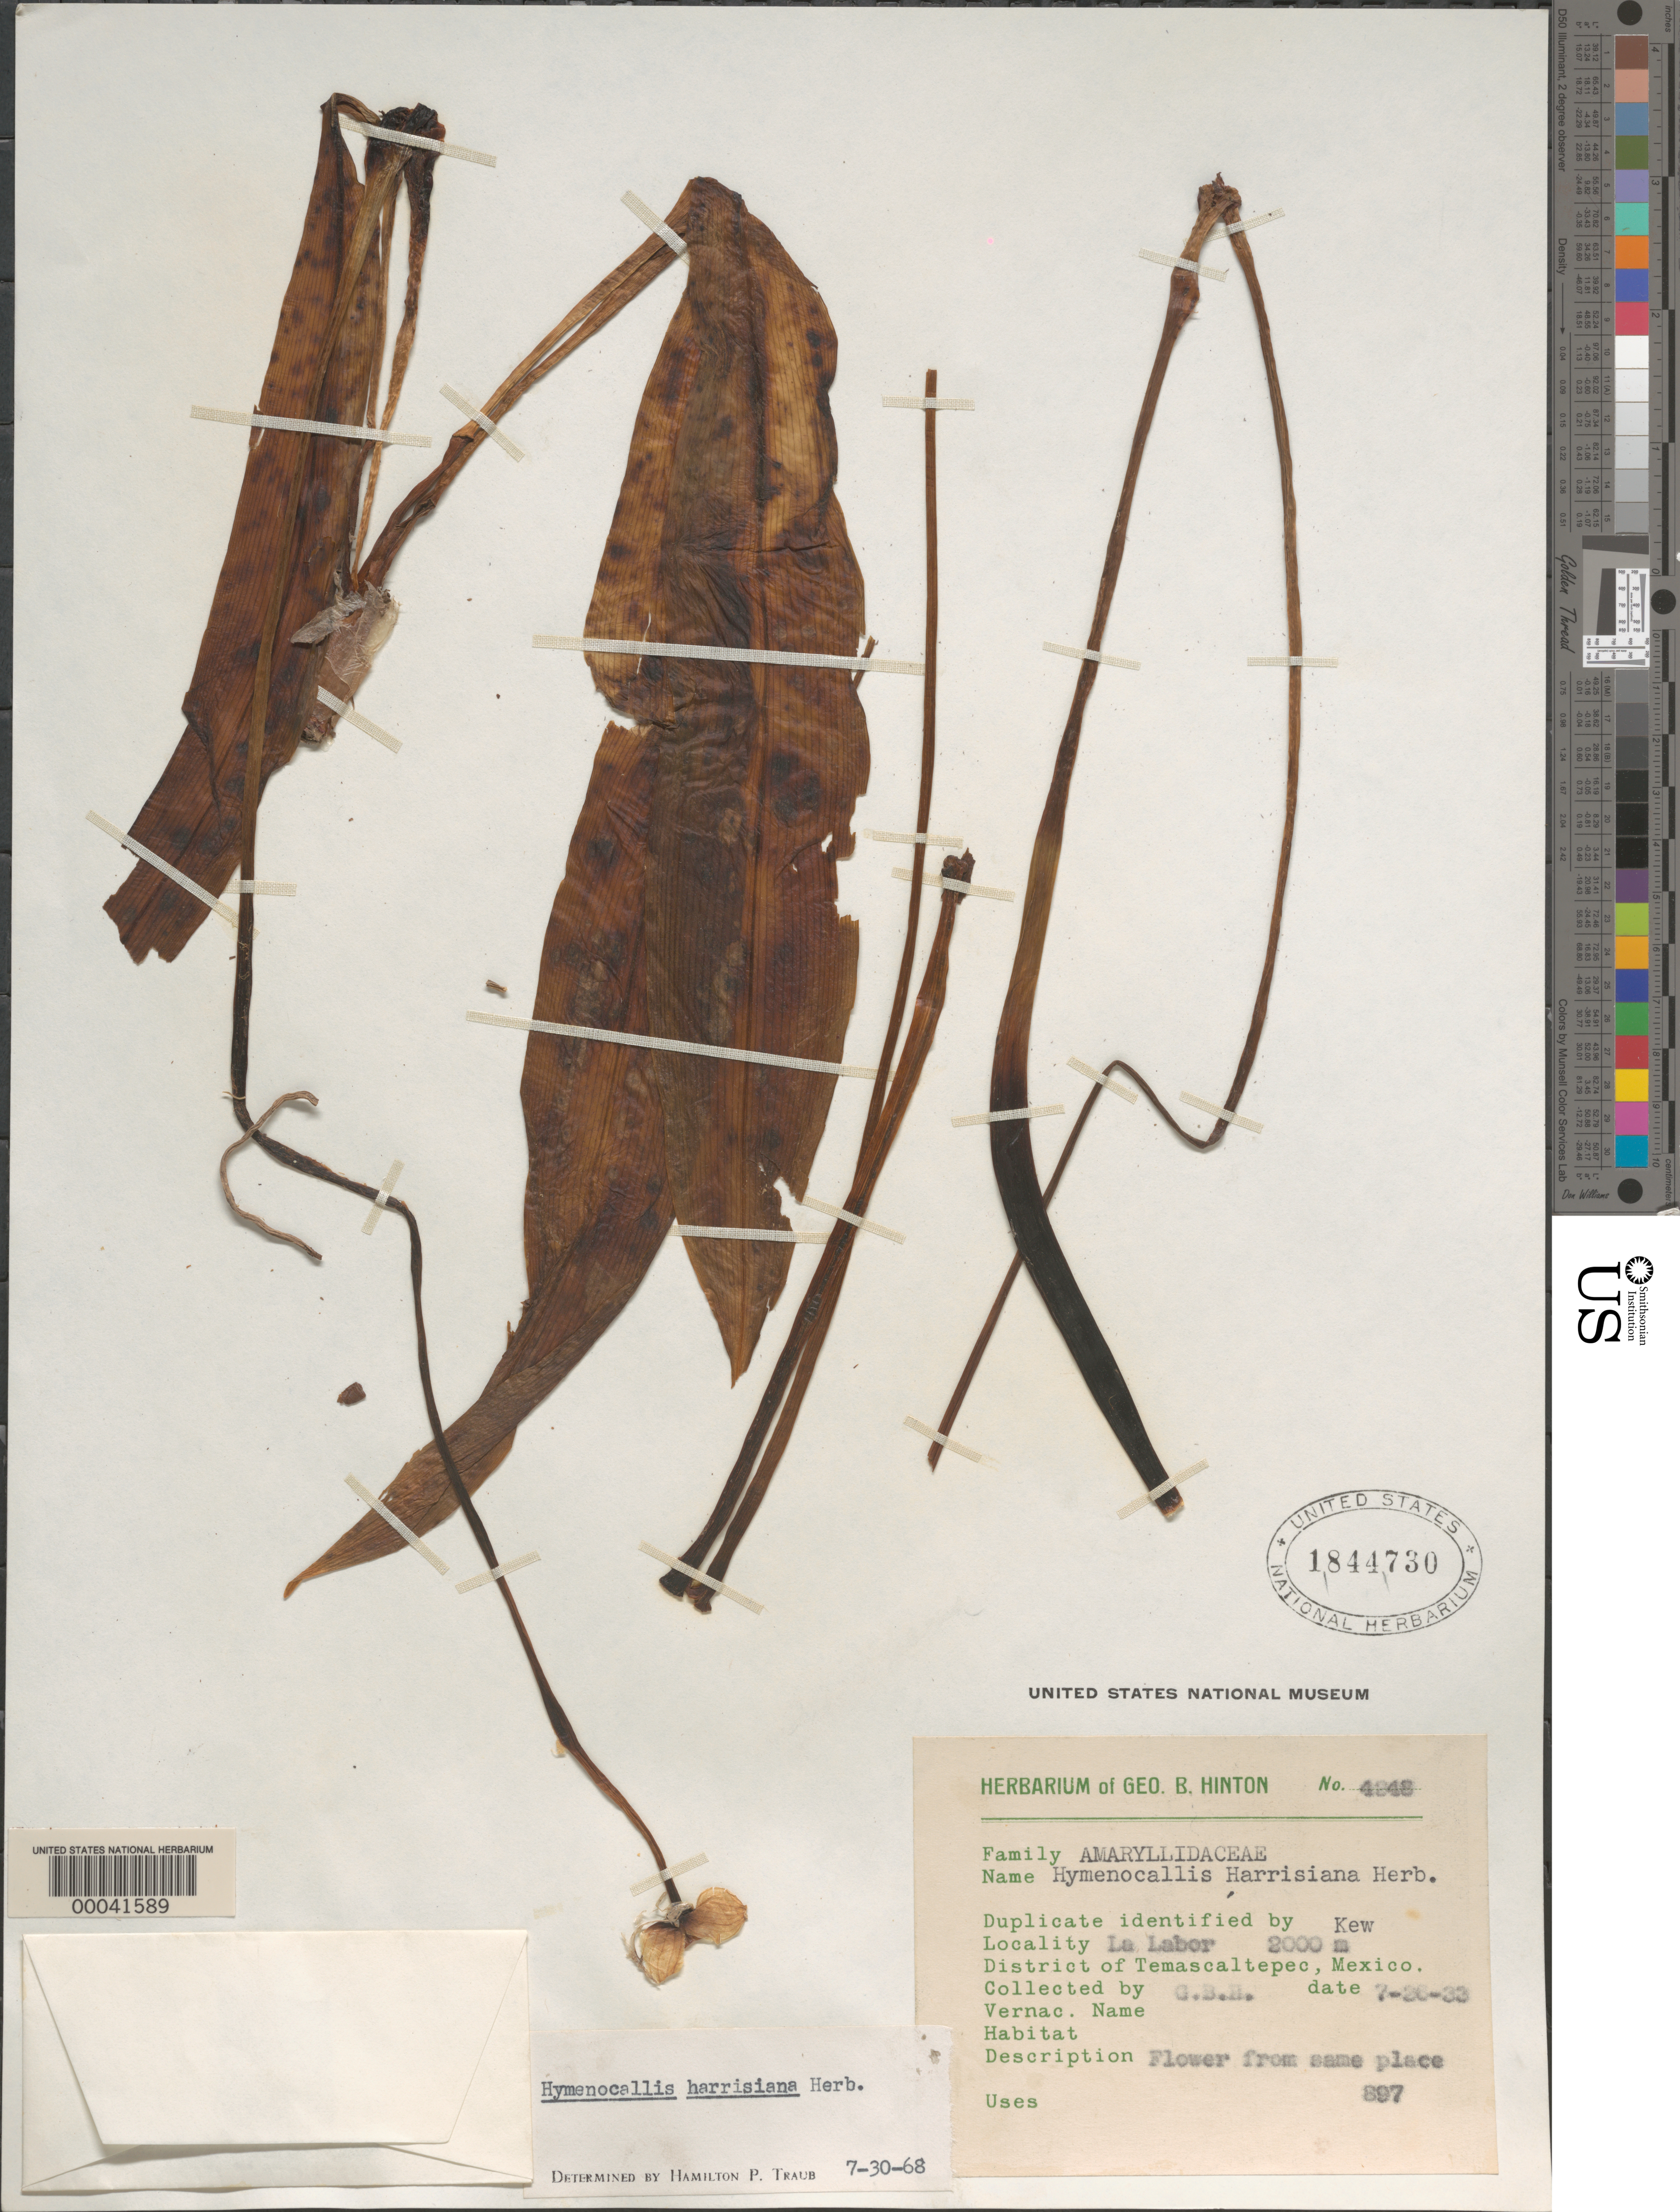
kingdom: Plantae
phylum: Tracheophyta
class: Liliopsida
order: Asparagales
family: Amaryllidaceae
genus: Hymenocallis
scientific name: Hymenocallis harrisiana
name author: Herb.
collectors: G. B. Hinton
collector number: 4248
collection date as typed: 26 Jul 1933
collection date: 1933-07-26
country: Mexico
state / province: México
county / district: Temascaltepec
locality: La Labor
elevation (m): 2000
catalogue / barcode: US 1844730